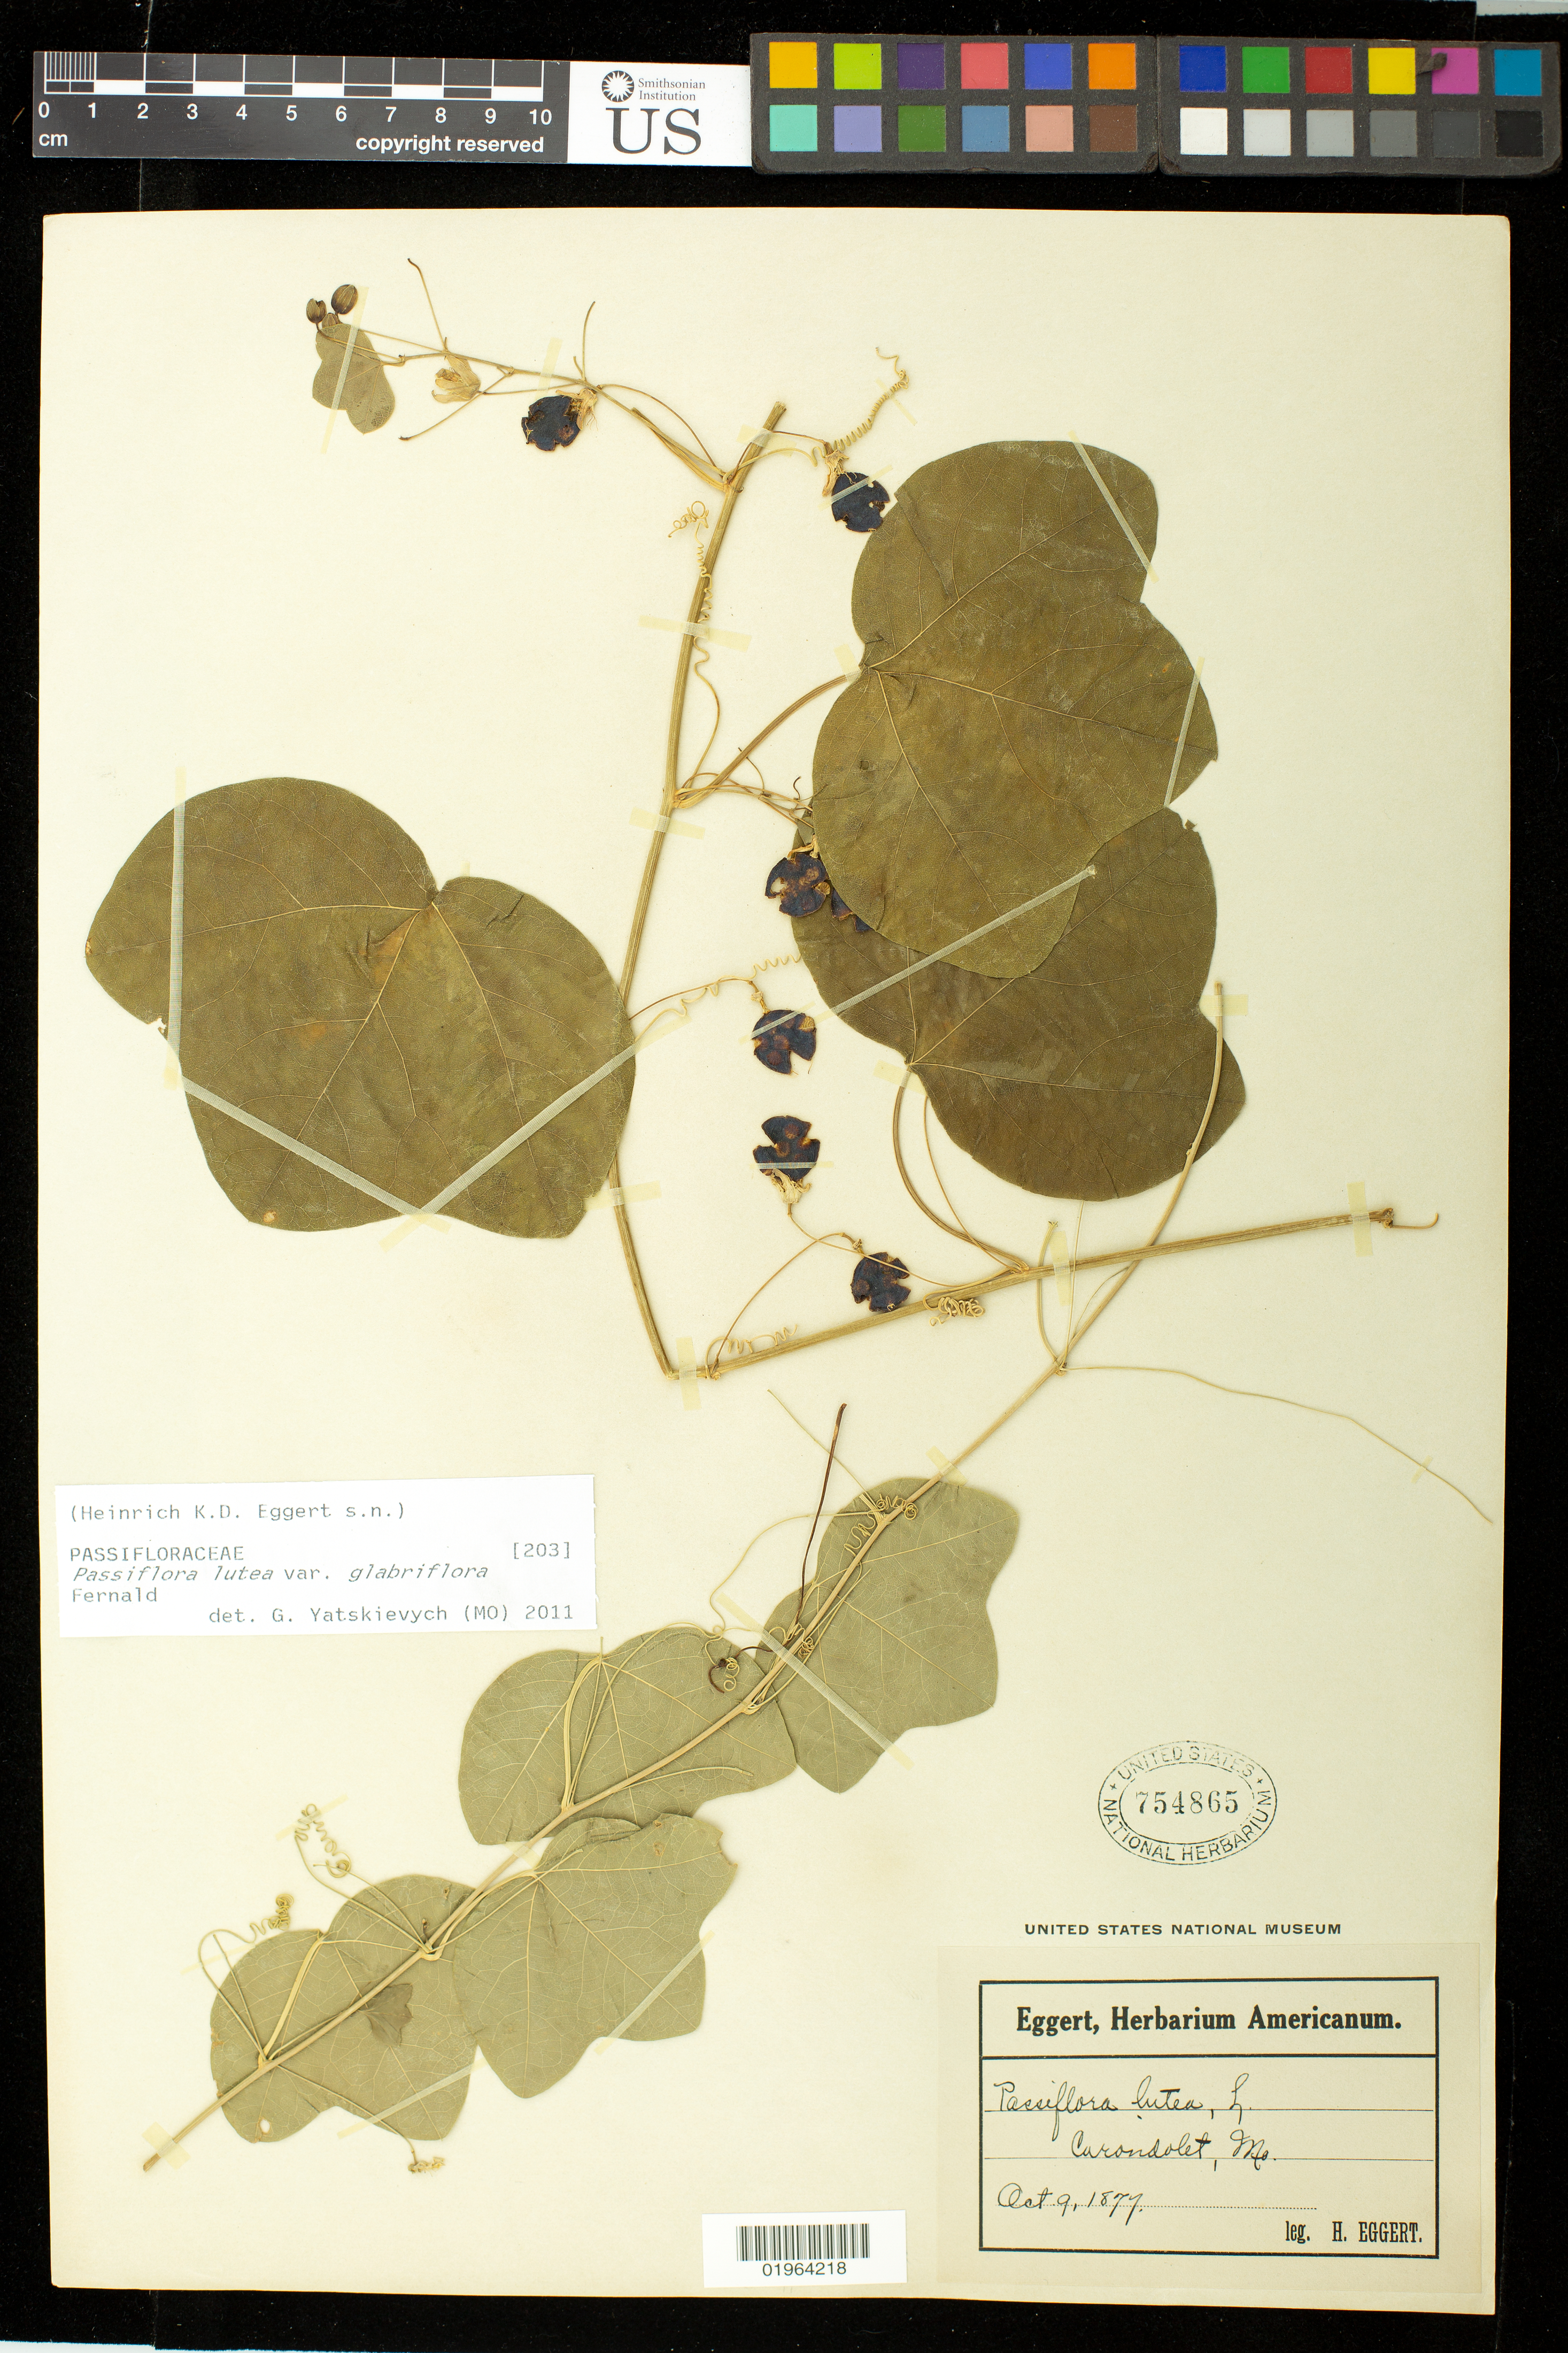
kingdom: Plantae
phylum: Tracheophyta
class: Magnoliopsida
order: Malpighiales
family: Passifloraceae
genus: Passiflora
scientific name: Passiflora lutea var. glabriflora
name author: Fernald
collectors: H. Eggert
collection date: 1877-10-09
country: United States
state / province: Missouri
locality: Carondelet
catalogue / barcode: US 754865